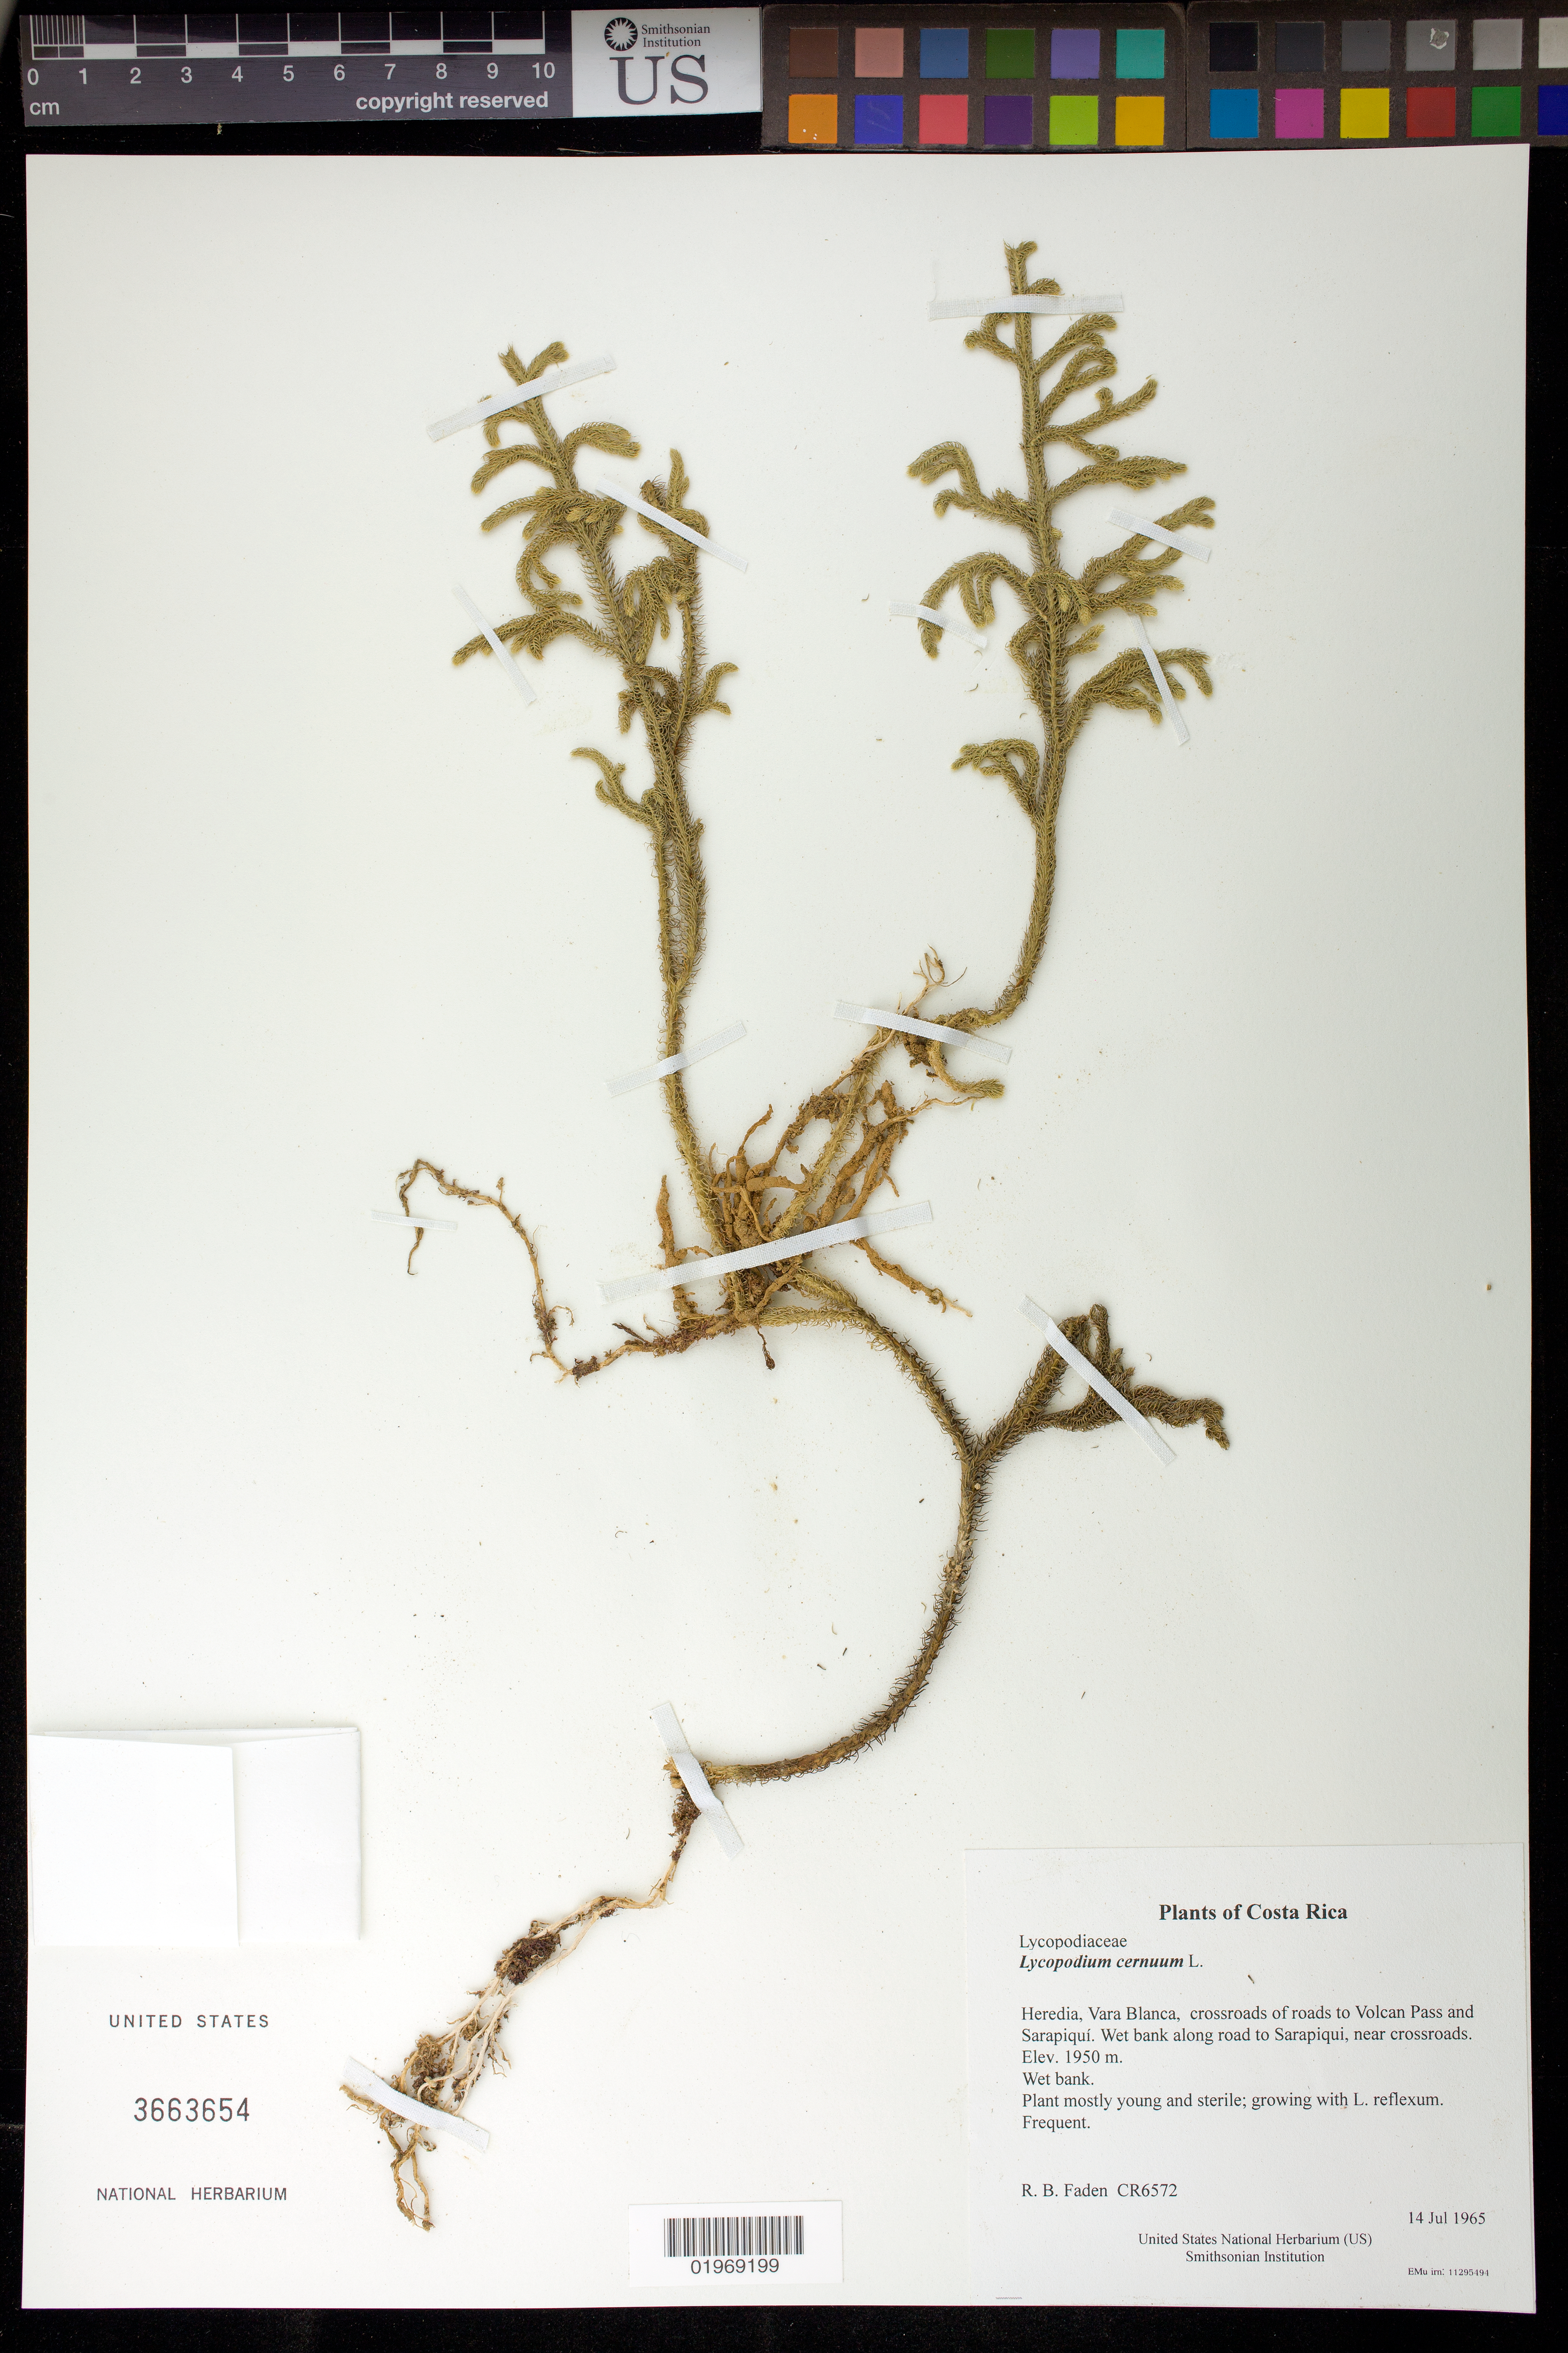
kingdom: Plantae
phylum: Tracheophyta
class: Lycopodiopsida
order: Lycopodiales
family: Lycopodiaceae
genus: Palhinhaea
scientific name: Palhinhaea cernua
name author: (L.) Vasc. & Franco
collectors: R. B. Faden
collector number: CR6572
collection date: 1965-07-14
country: Costa Rica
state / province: Heredia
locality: Vara Blanca, crossroads of roads to Volcan Pass and Sarapiquí. Wet bank along road to Sarapiqui, near crossroads.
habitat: Wet bank.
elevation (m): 1950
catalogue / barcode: US 3663654